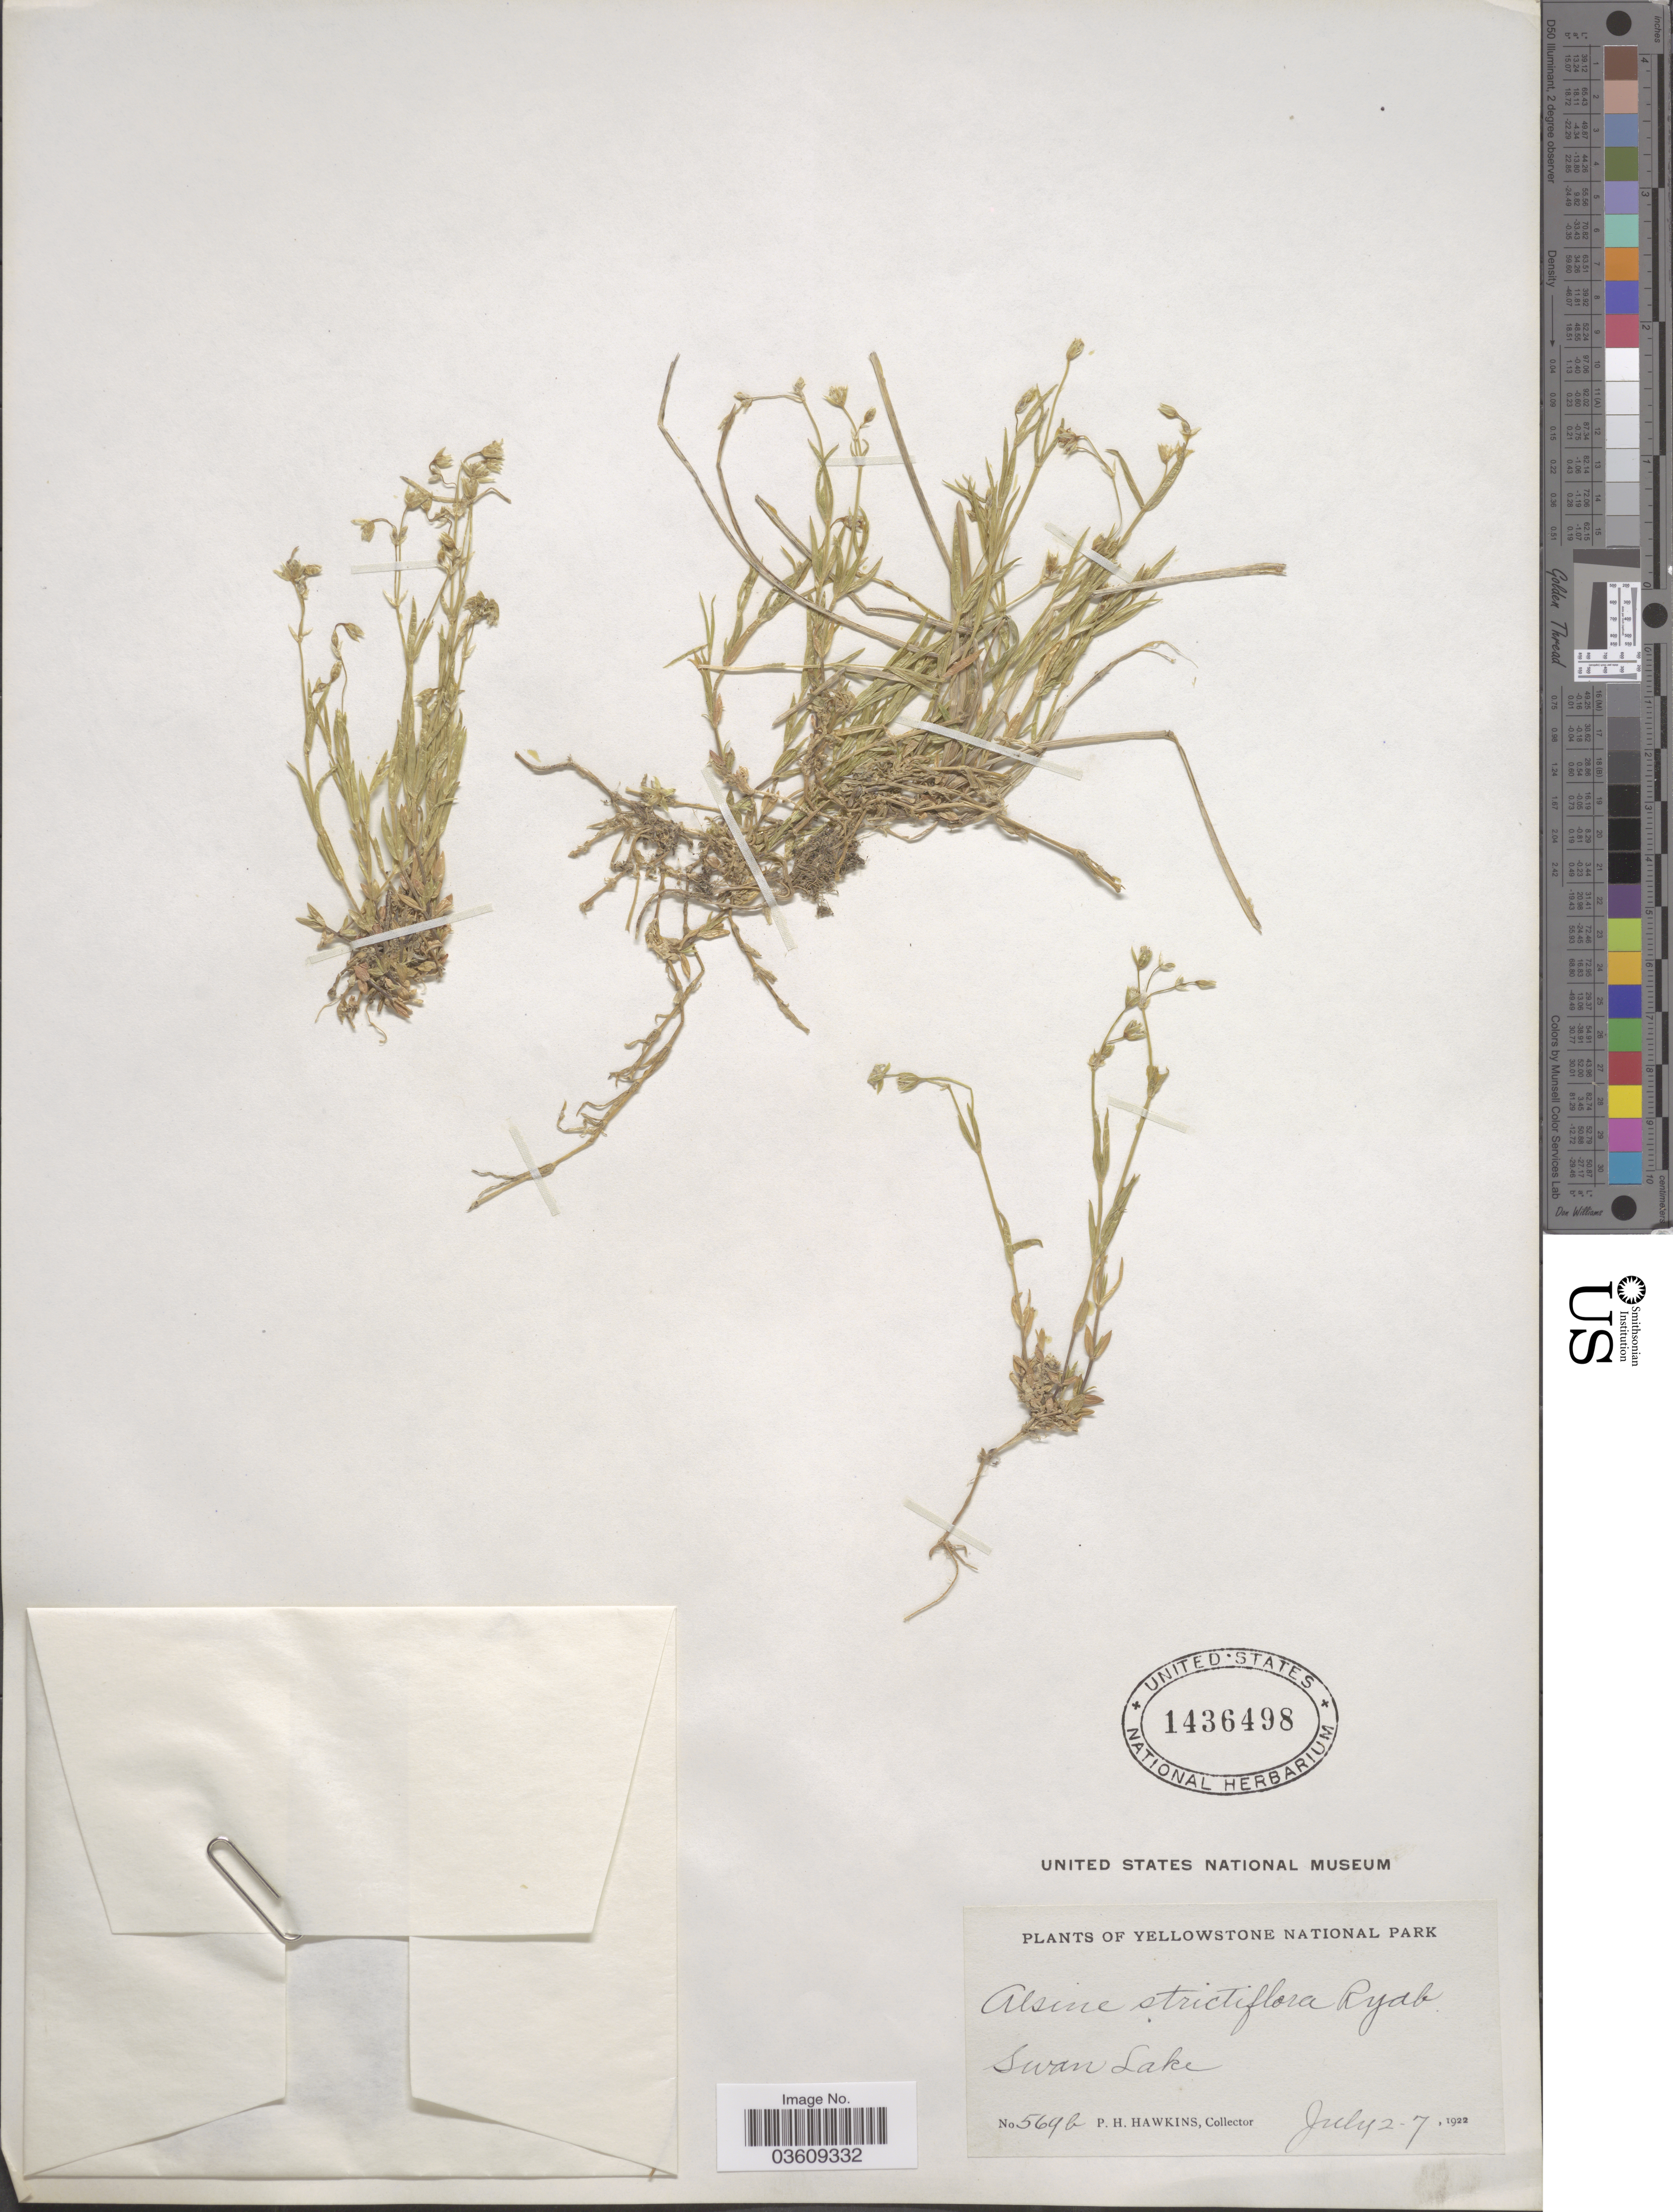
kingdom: Plantae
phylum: Tracheophyta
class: Magnoliopsida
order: Caryophyllales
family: Caryophyllaceae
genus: Stellaria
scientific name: Stellaria strictiflora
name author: J.M. Macoun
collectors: P. Hawkins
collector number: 569b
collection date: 1922-07-02/1922-07-07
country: United States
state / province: Wyoming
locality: Yellowstone National Park. Swan Lake.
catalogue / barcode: US 1436498